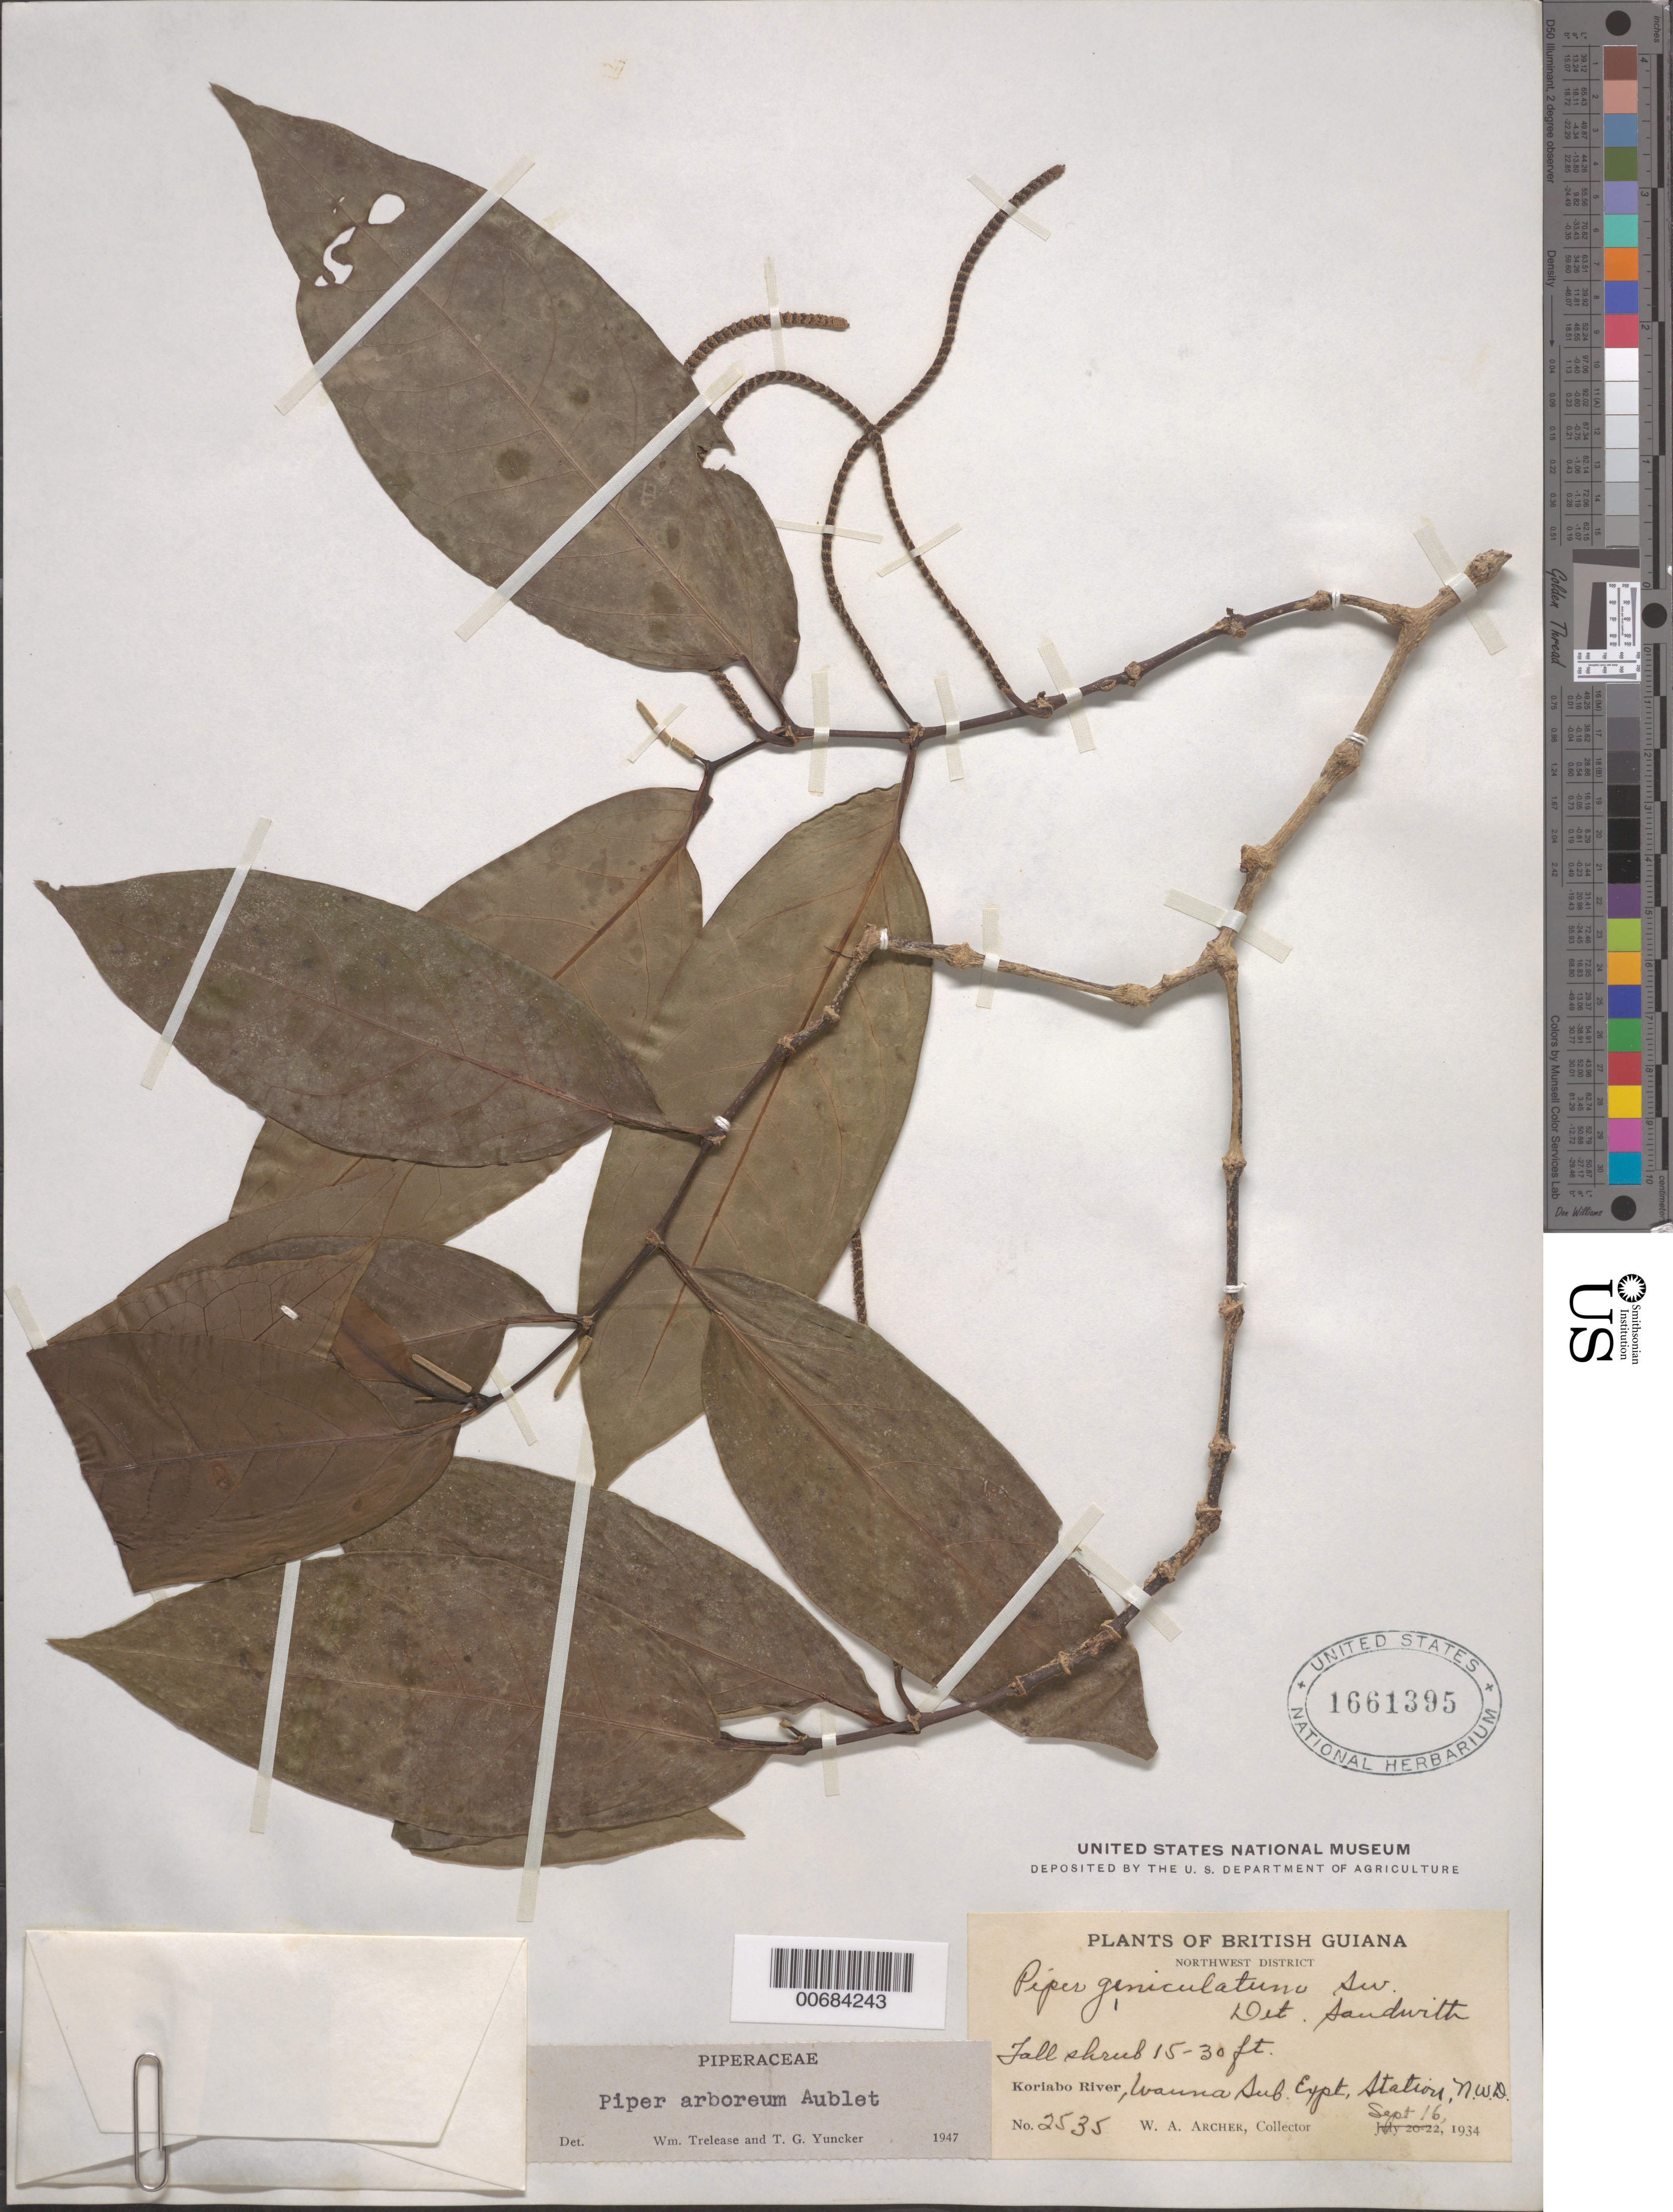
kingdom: Plantae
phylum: Tracheophyta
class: Magnoliopsida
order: Piperales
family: Piperaceae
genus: Piper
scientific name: Piper arboreum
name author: Aubl.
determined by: Trelease, W.; Yuncker, T. G.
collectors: W. A. Archer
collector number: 2535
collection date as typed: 16-Sep-34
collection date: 1934-09-16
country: Guyana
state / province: Barima-Waini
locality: Koriabo R., Wauna Sub Expt. Station, NW Dist.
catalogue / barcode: US 1661395